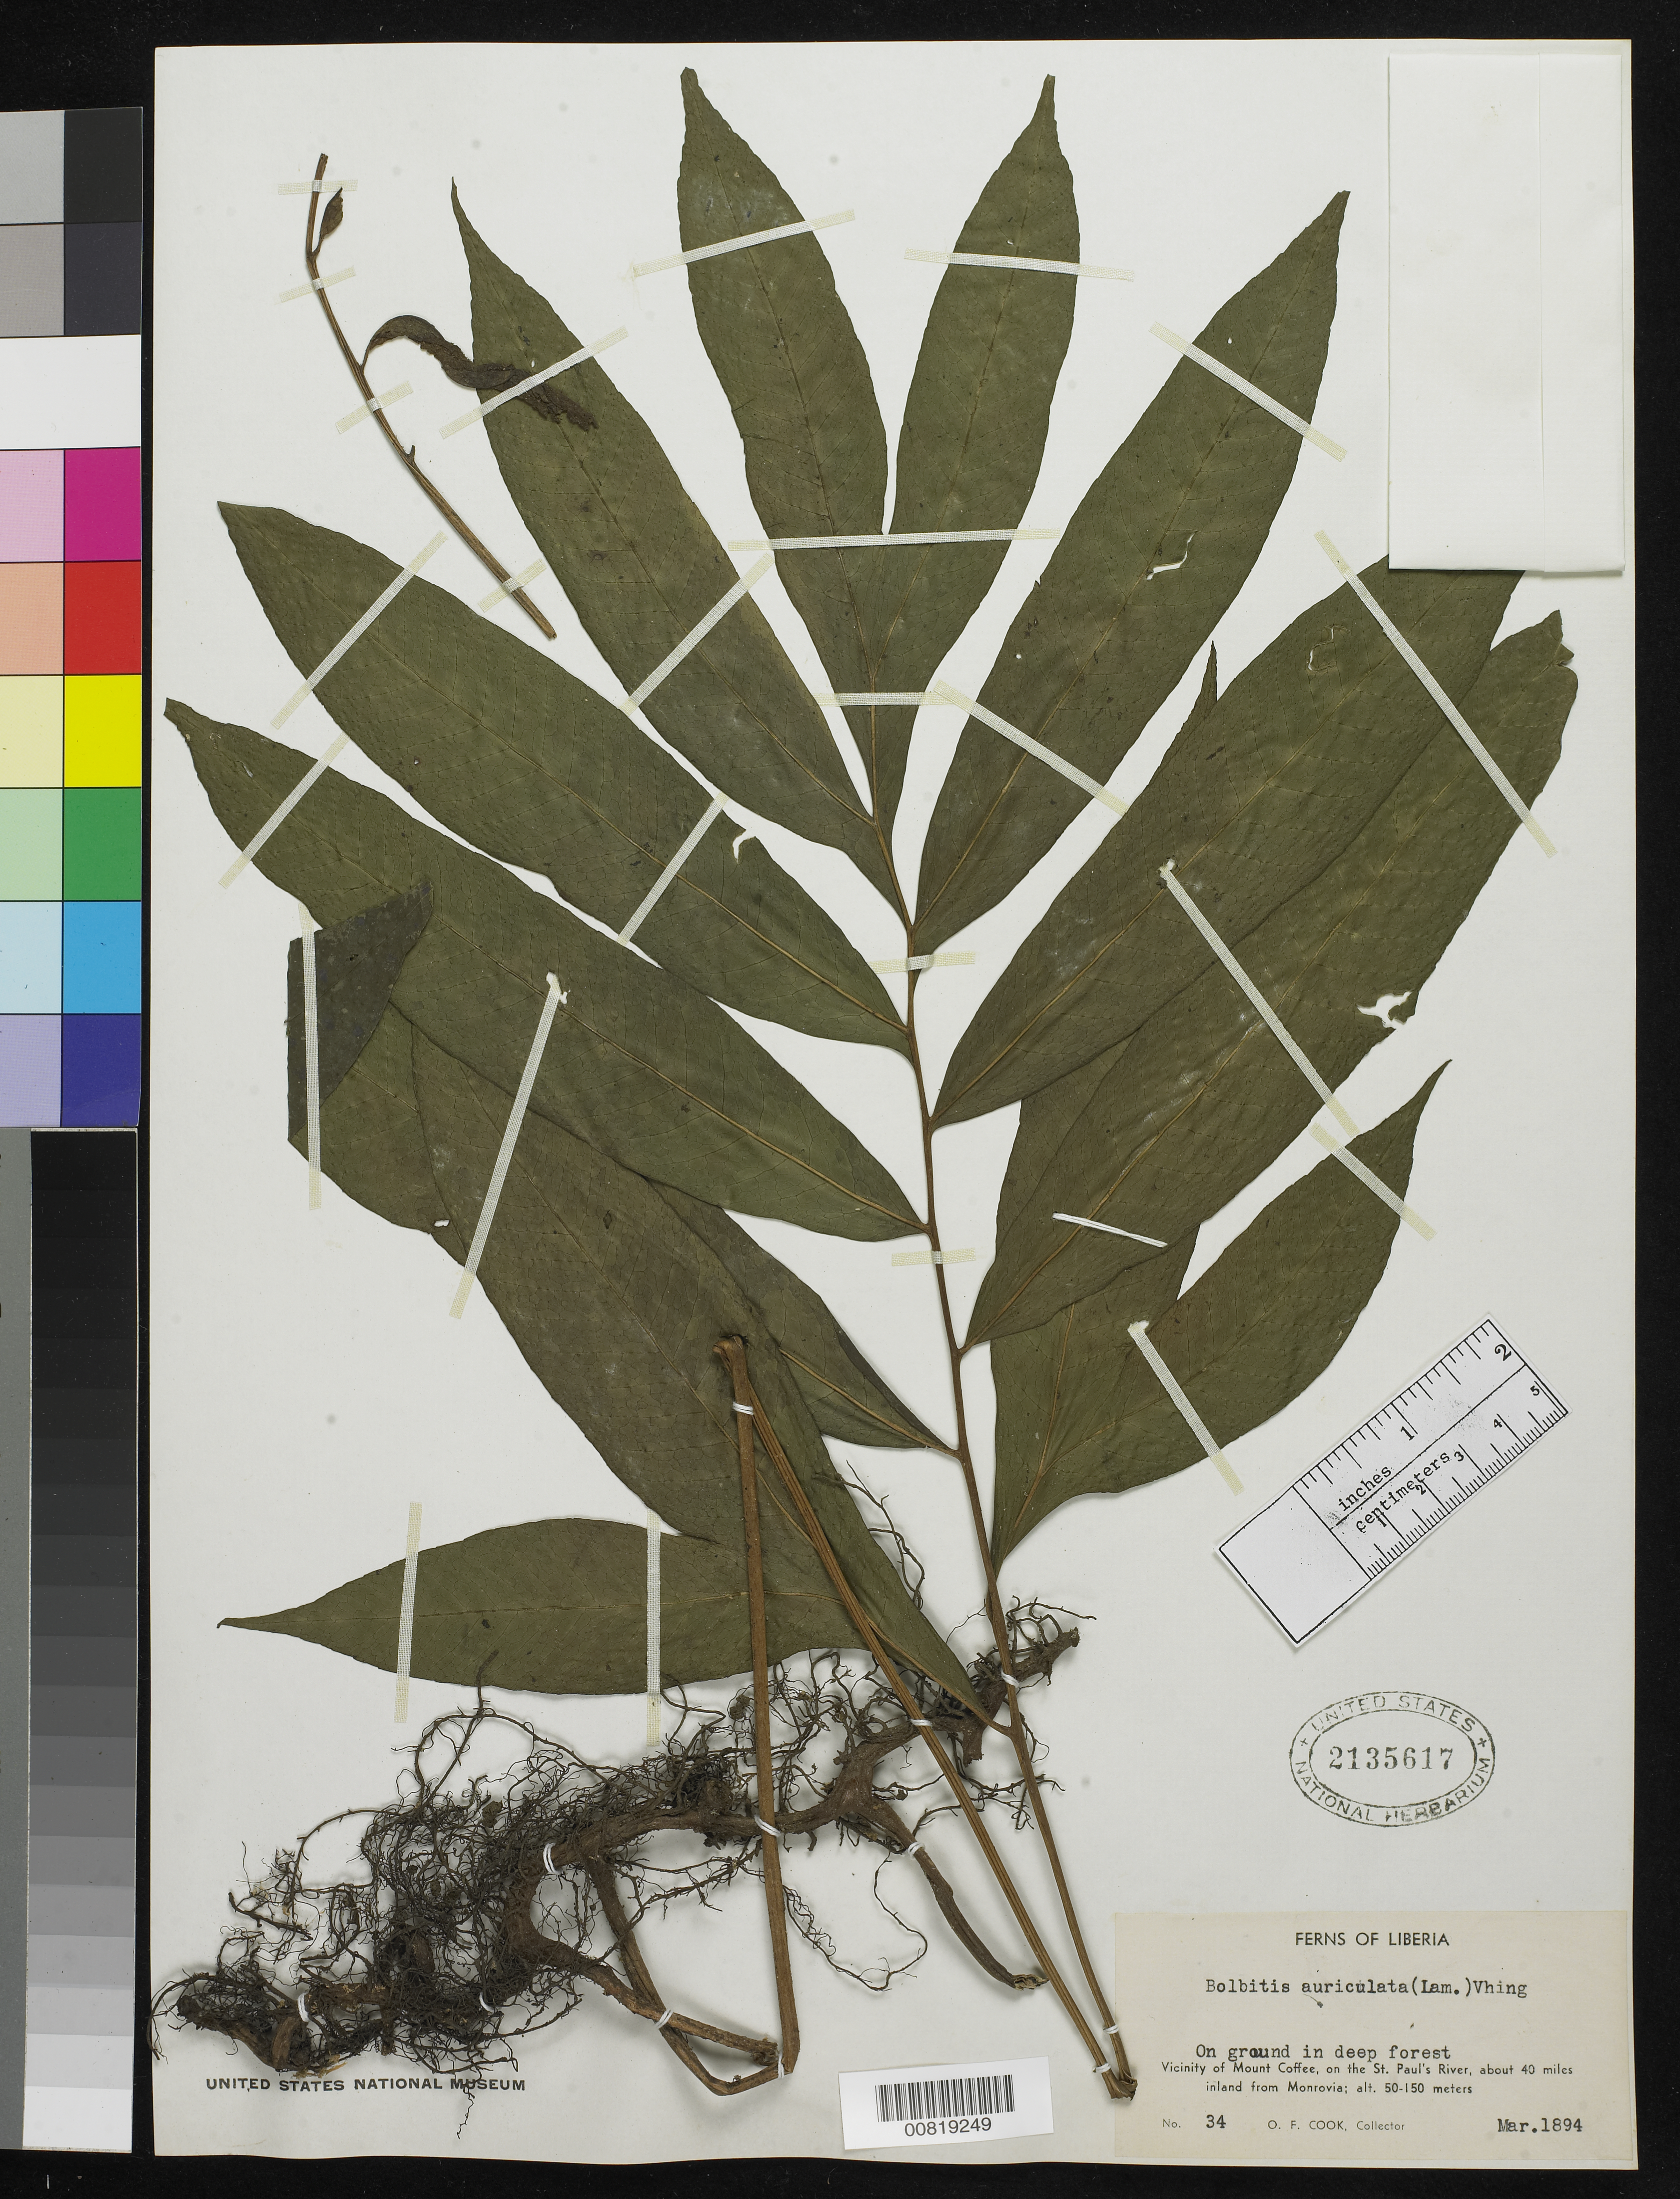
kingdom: Plantae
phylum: Tracheophyta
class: Polypodiopsida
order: Polypodiales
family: Dryopteridaceae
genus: Bolbitis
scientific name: Bolbitis auriculata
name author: (Lam.) Alston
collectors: O. F. Cook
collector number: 34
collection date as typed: Mar 1894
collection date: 1894-03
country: Liberia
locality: Vicinity of Mt. Coffee, on the St. Paul's River, about 40 miles inland from Monrovia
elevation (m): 50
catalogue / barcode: US 2135617